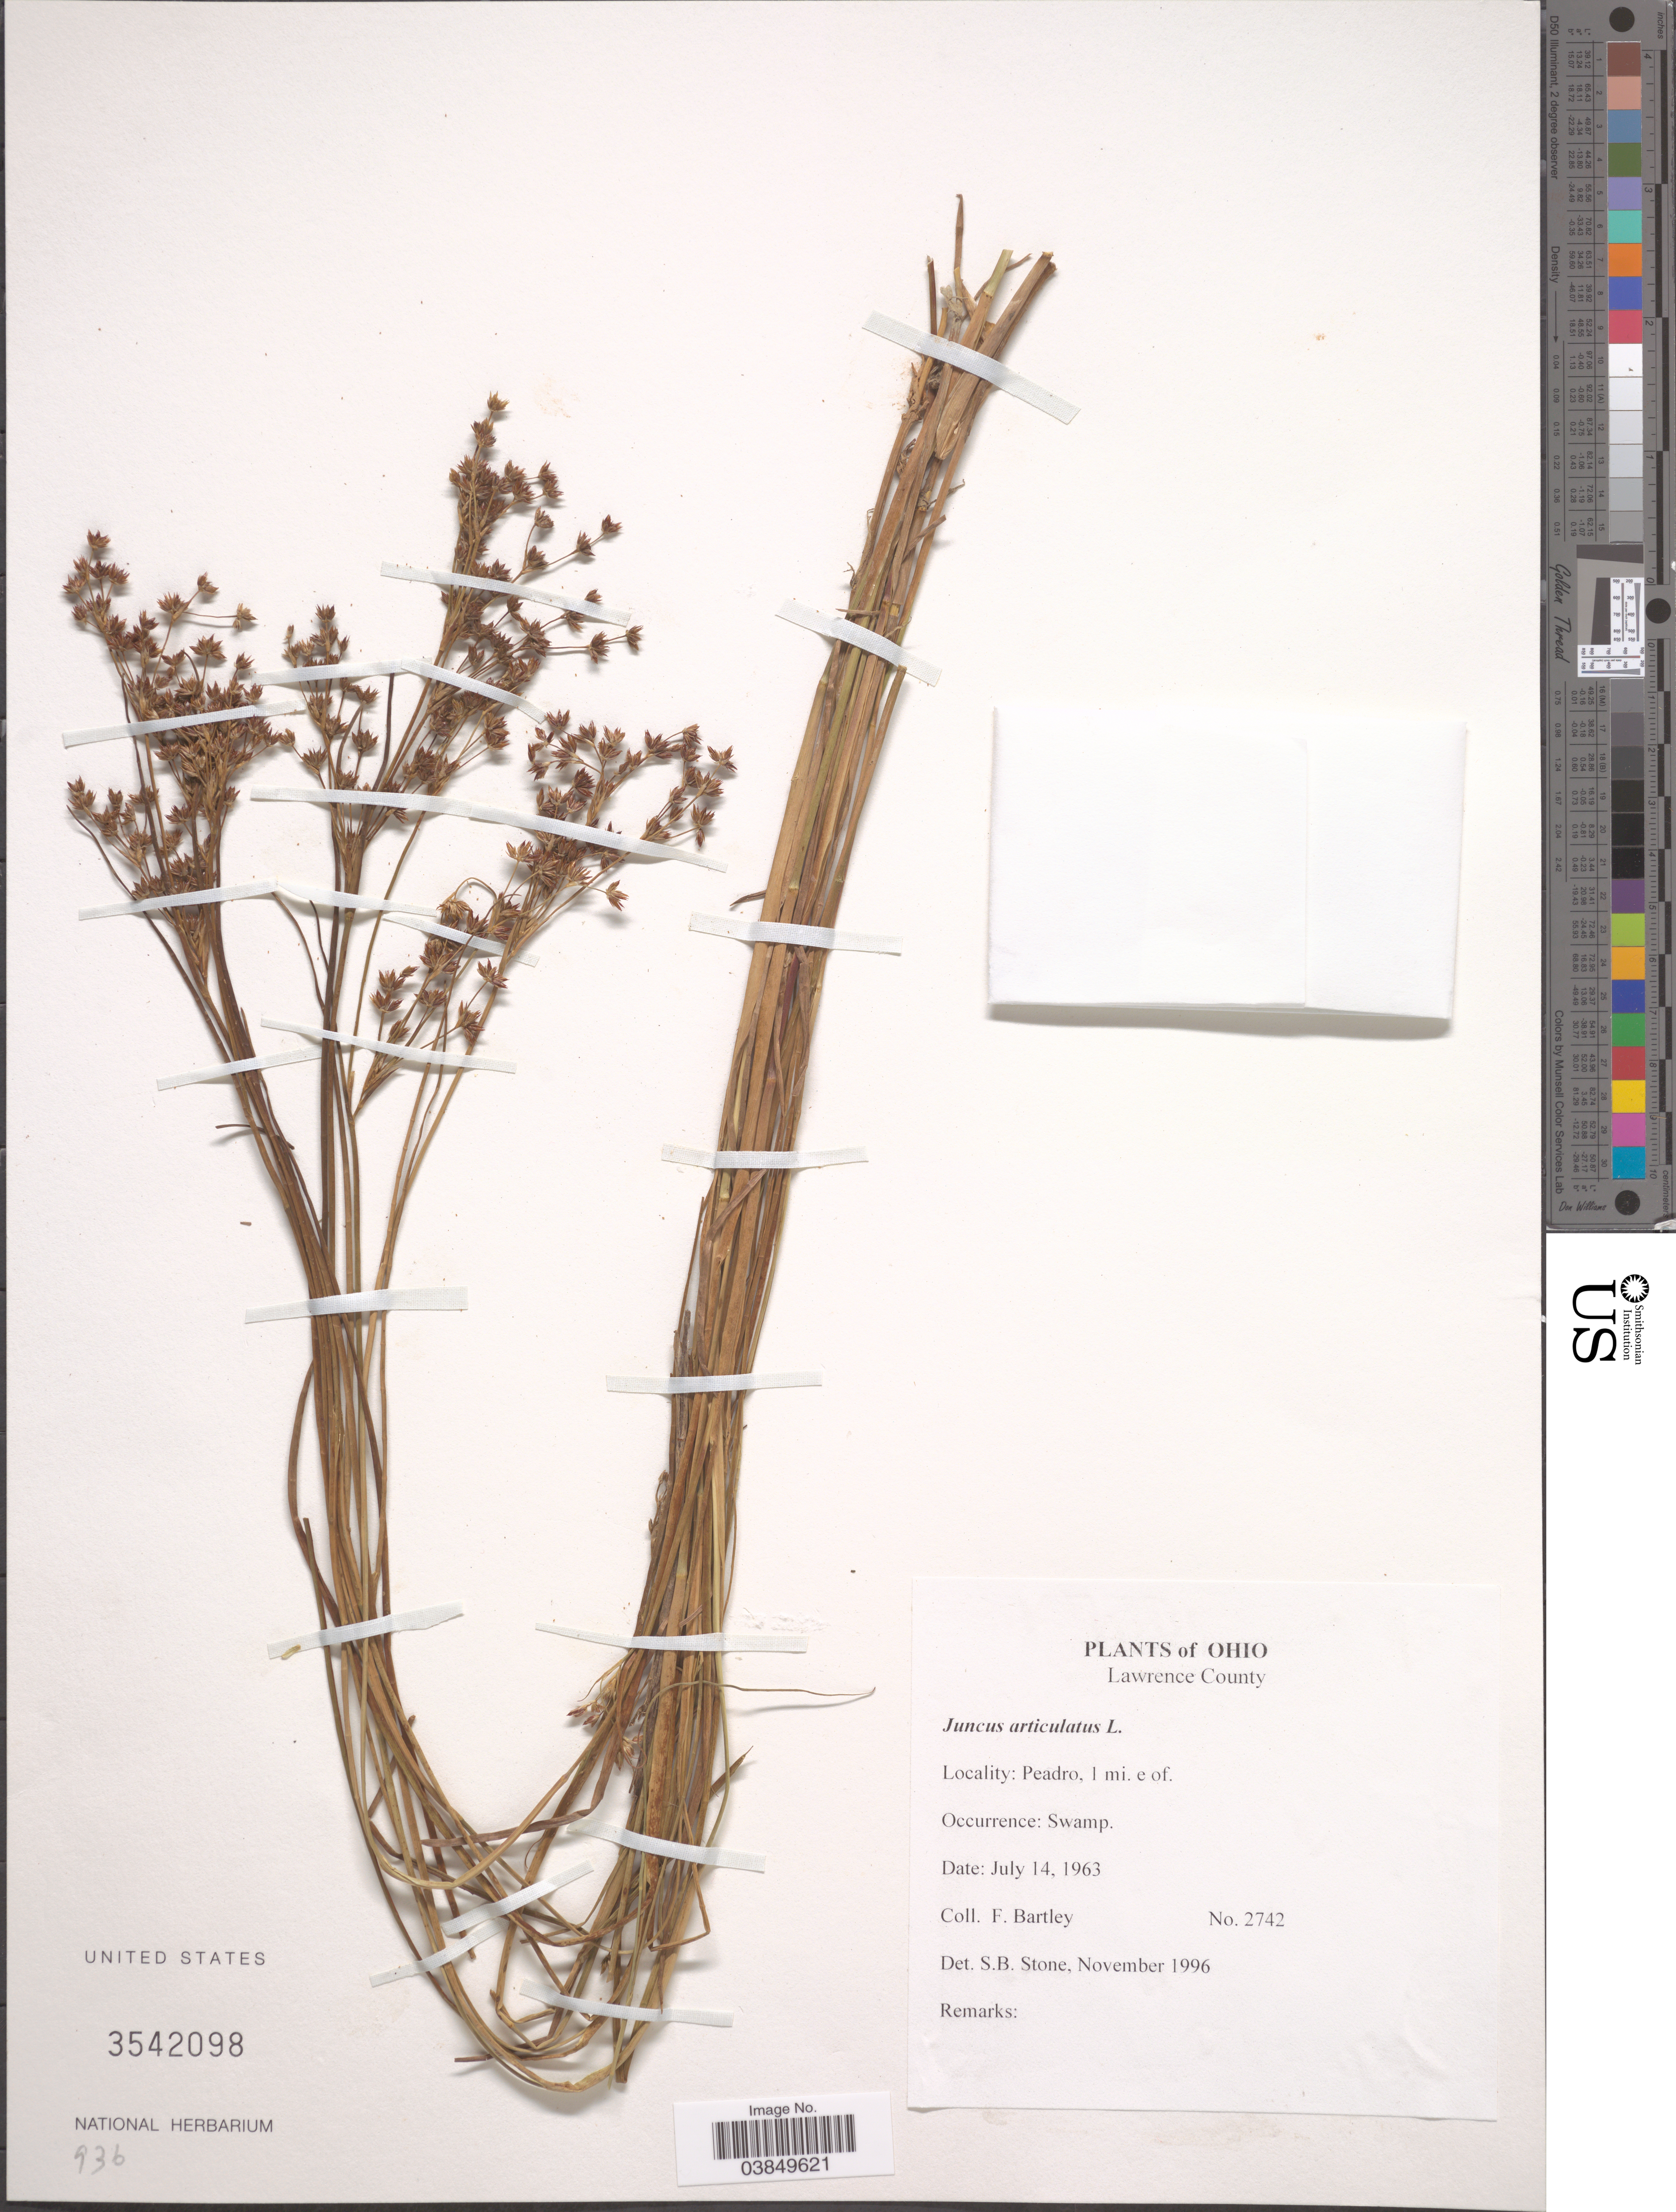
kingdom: Plantae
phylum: Tracheophyta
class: Liliopsida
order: Poales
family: Juncaceae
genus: Juncus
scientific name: Juncus articulatus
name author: L.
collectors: F. Bartley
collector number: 2742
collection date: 1963-07-14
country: United States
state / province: Ohio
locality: Lawrence County. Peadro, 1 mi. e. of.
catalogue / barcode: US 3542098